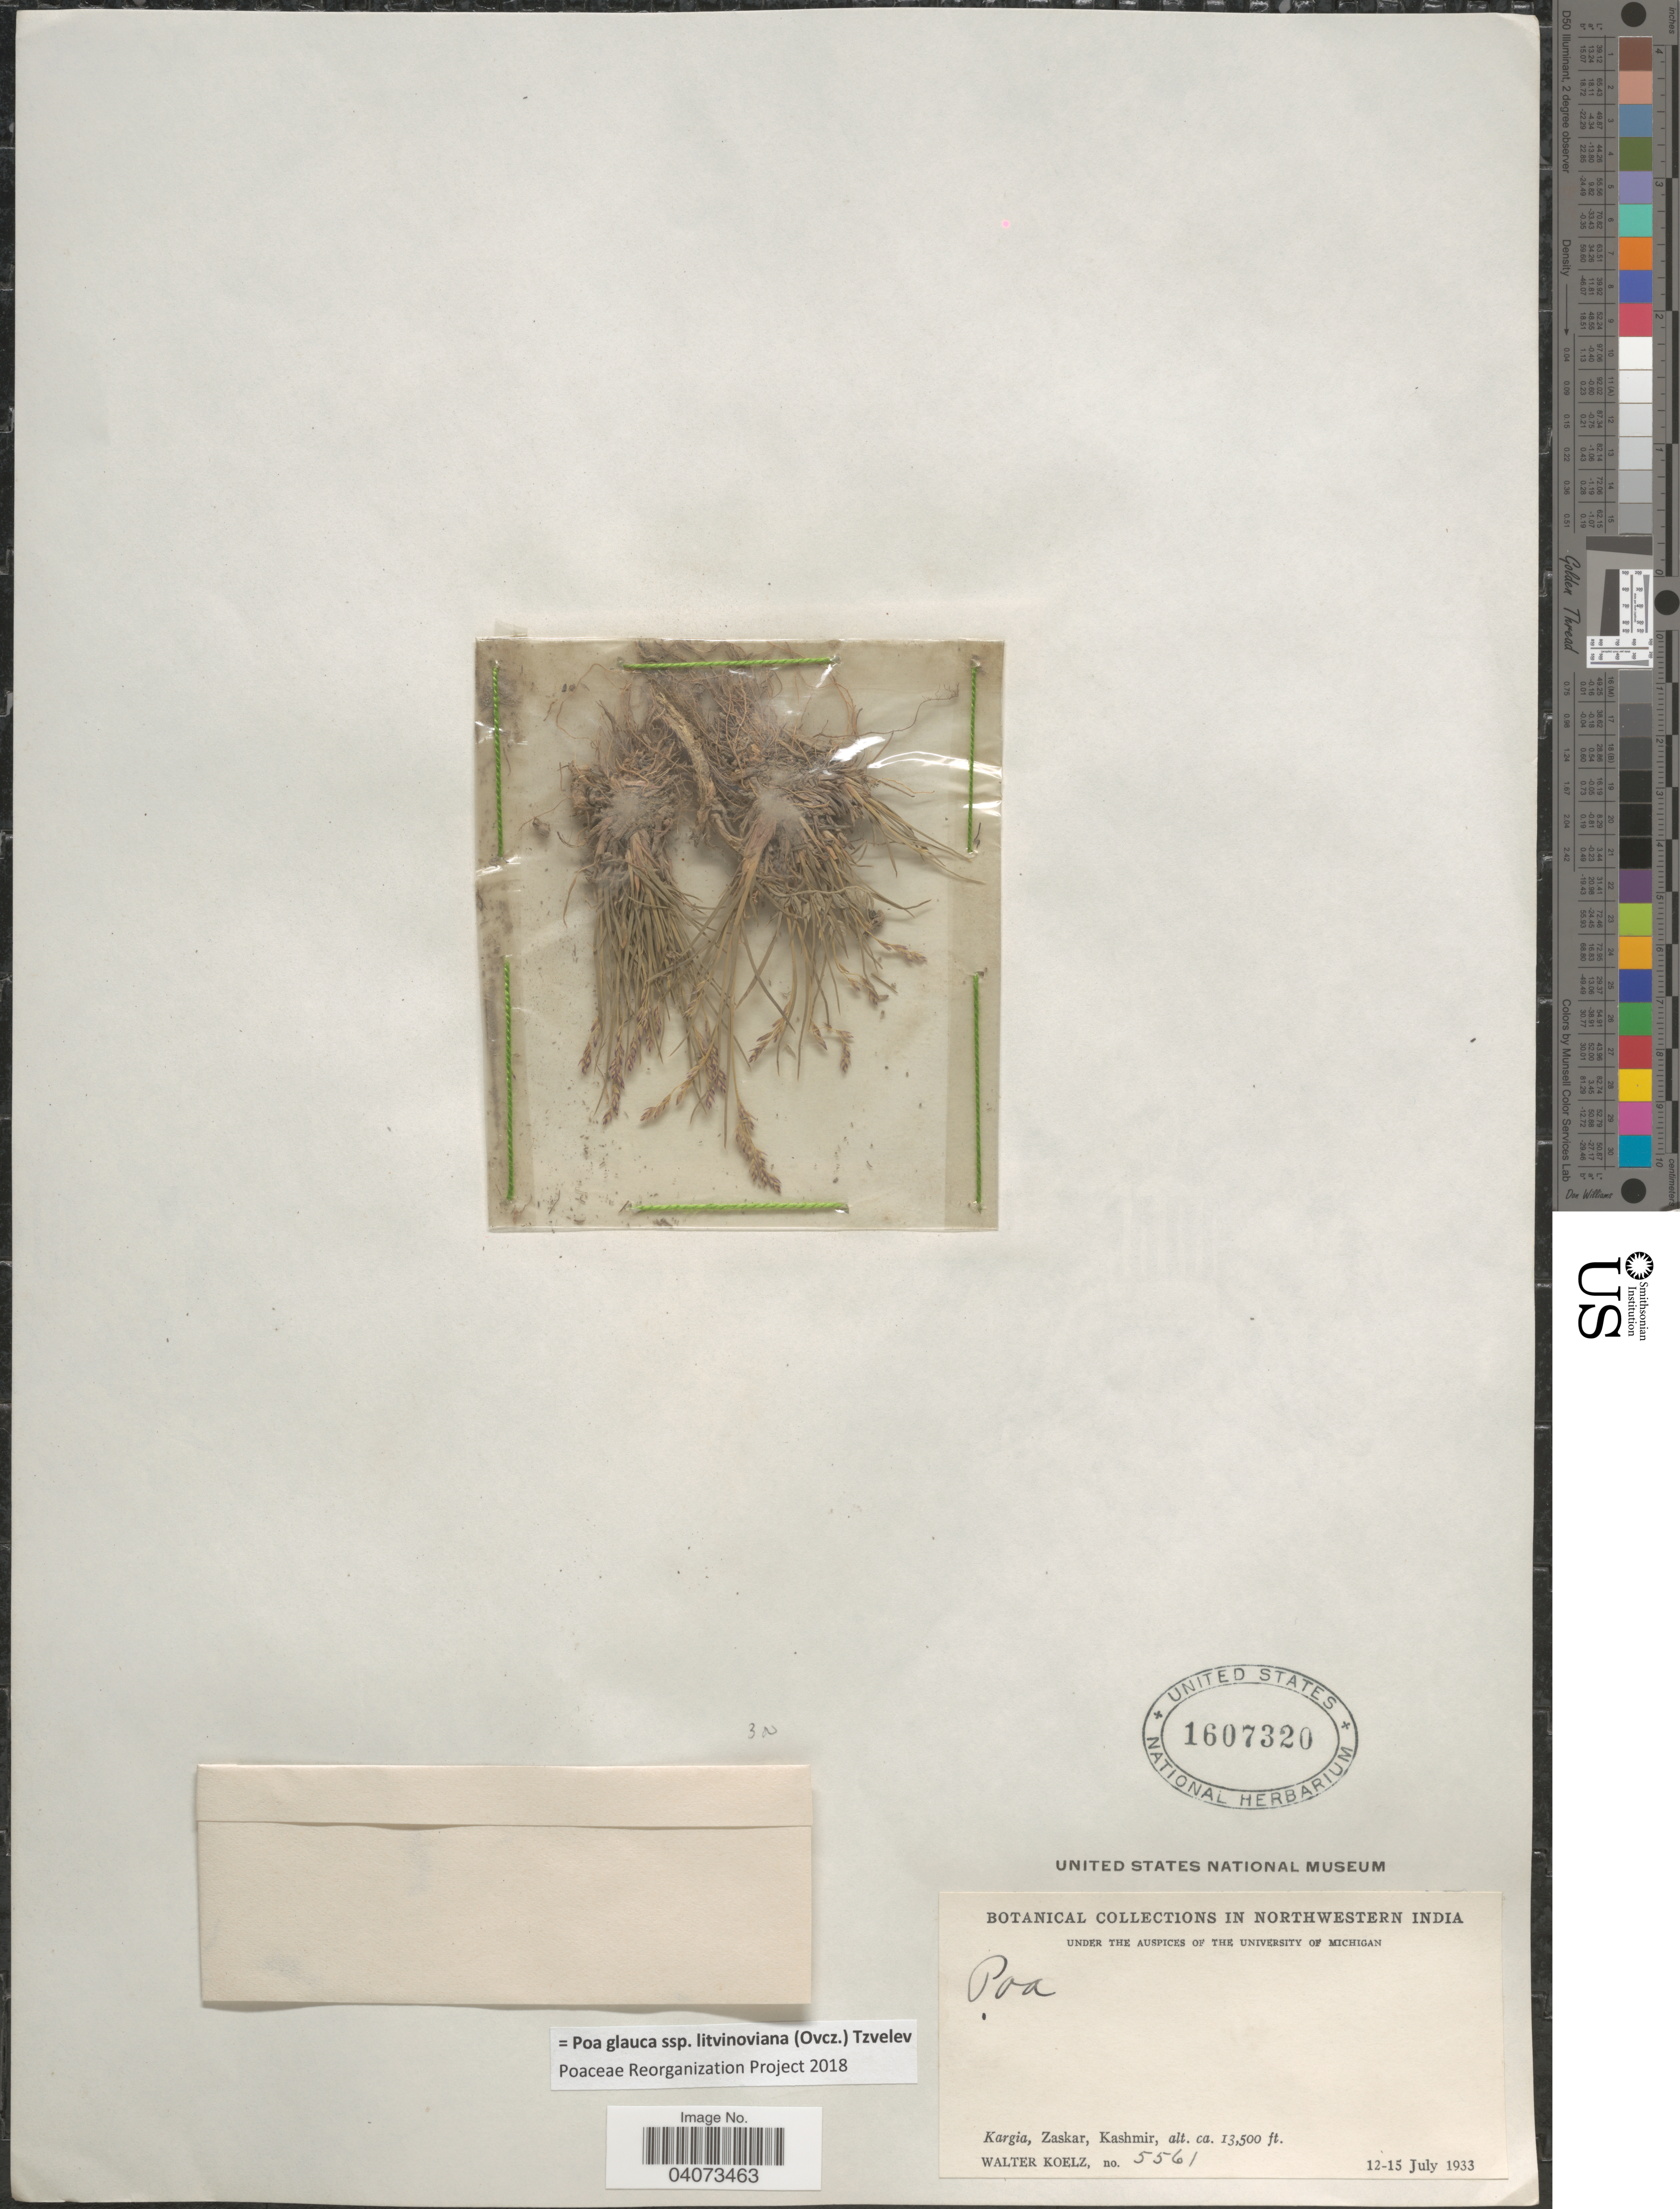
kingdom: Plantae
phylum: Tracheophyta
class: Liliopsida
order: Poales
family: Poaceae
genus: Poa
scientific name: Poa glauca subsp. litvinoviana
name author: (Ovcz.) Tzvelev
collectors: W. N. Koelz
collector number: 5561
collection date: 1933-07-12/1933-07-15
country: India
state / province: Jammu and Kashmir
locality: Northwestern India. Kargia, Zaskar, Kashmir.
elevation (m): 4115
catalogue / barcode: US 1607320